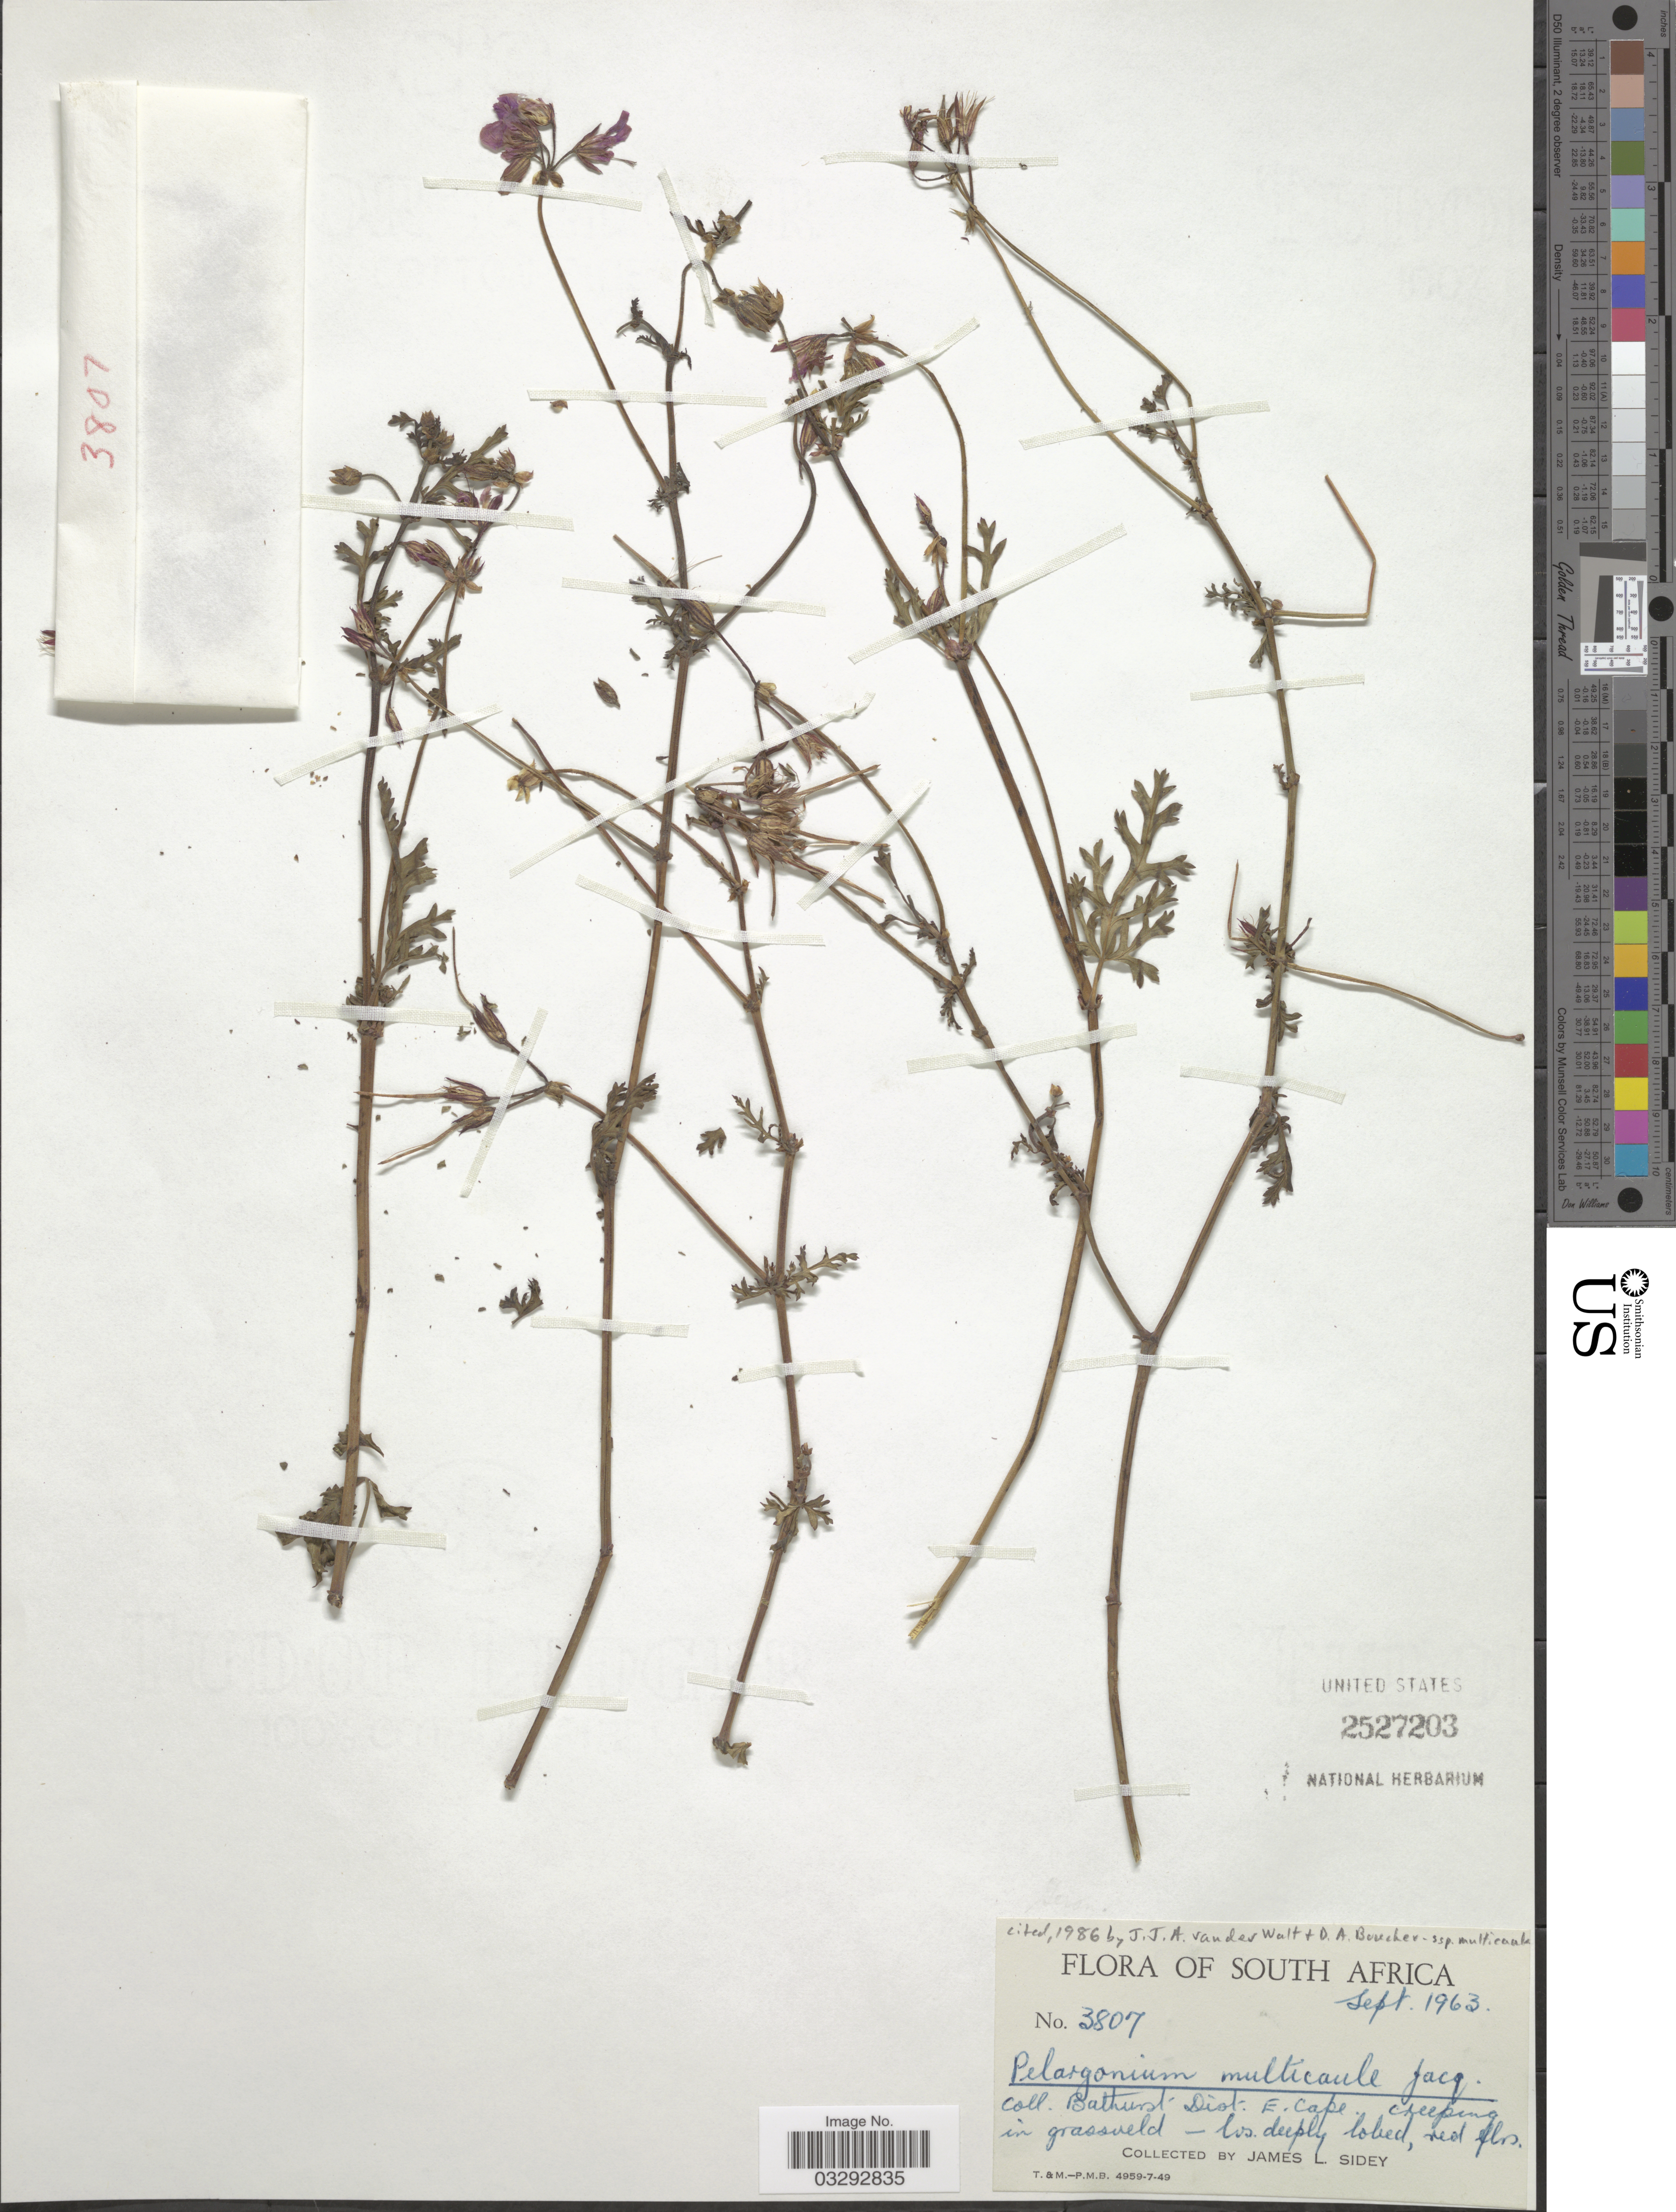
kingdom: Plantae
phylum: Tracheophyta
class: Magnoliopsida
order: Geraniales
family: Geraniaceae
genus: Pelargonium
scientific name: Pelargonium multicaule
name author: Jacq.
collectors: J. L. Sidey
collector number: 3807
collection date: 1963-09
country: South Africa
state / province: Eastern Cape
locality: Bathurst, Dist. E. Cape.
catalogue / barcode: US 2527203